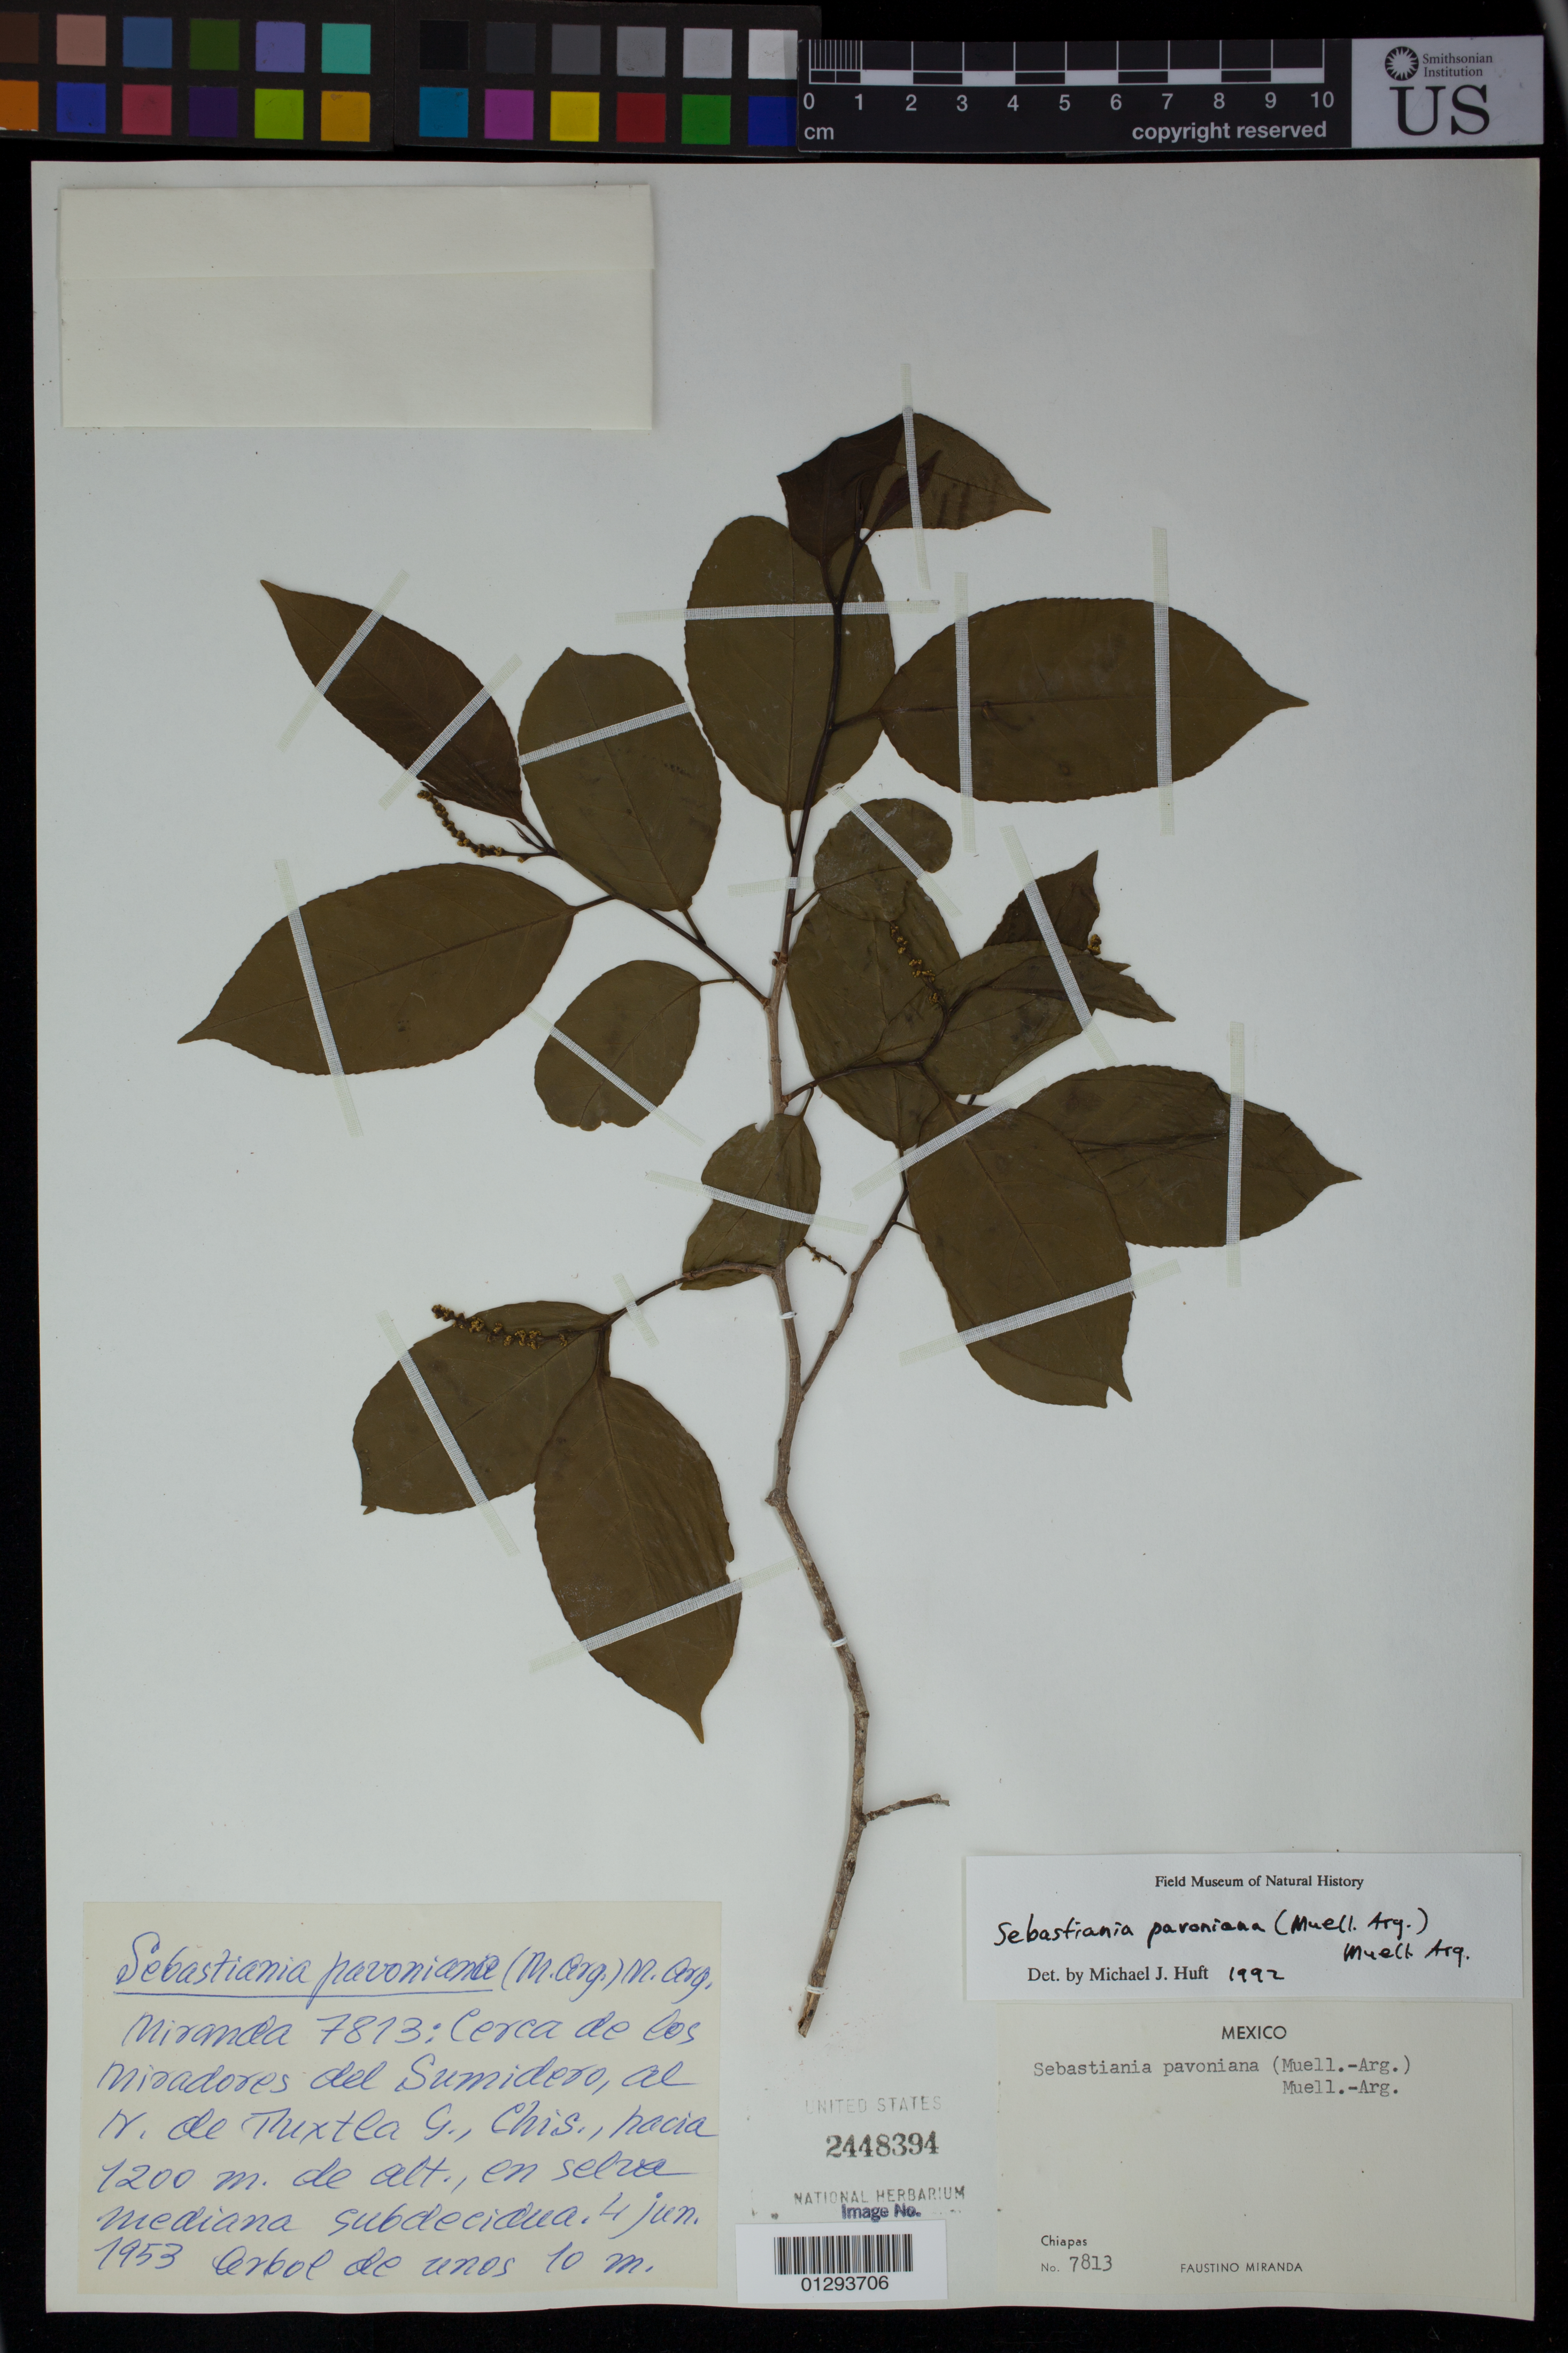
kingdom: Plantae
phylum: Tracheophyta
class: Magnoliopsida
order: Malpighiales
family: Euphorbiaceae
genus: Sebastiania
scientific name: Sebastiania pavoniana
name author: (Müll. Arg.) Müll. Arg.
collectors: F. Miranda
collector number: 7813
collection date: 1953-06-04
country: Mexico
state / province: Chiapas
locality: Cerca de los Miradores del Sumidero, al N de Tuxtla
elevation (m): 1200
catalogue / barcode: US 2448394